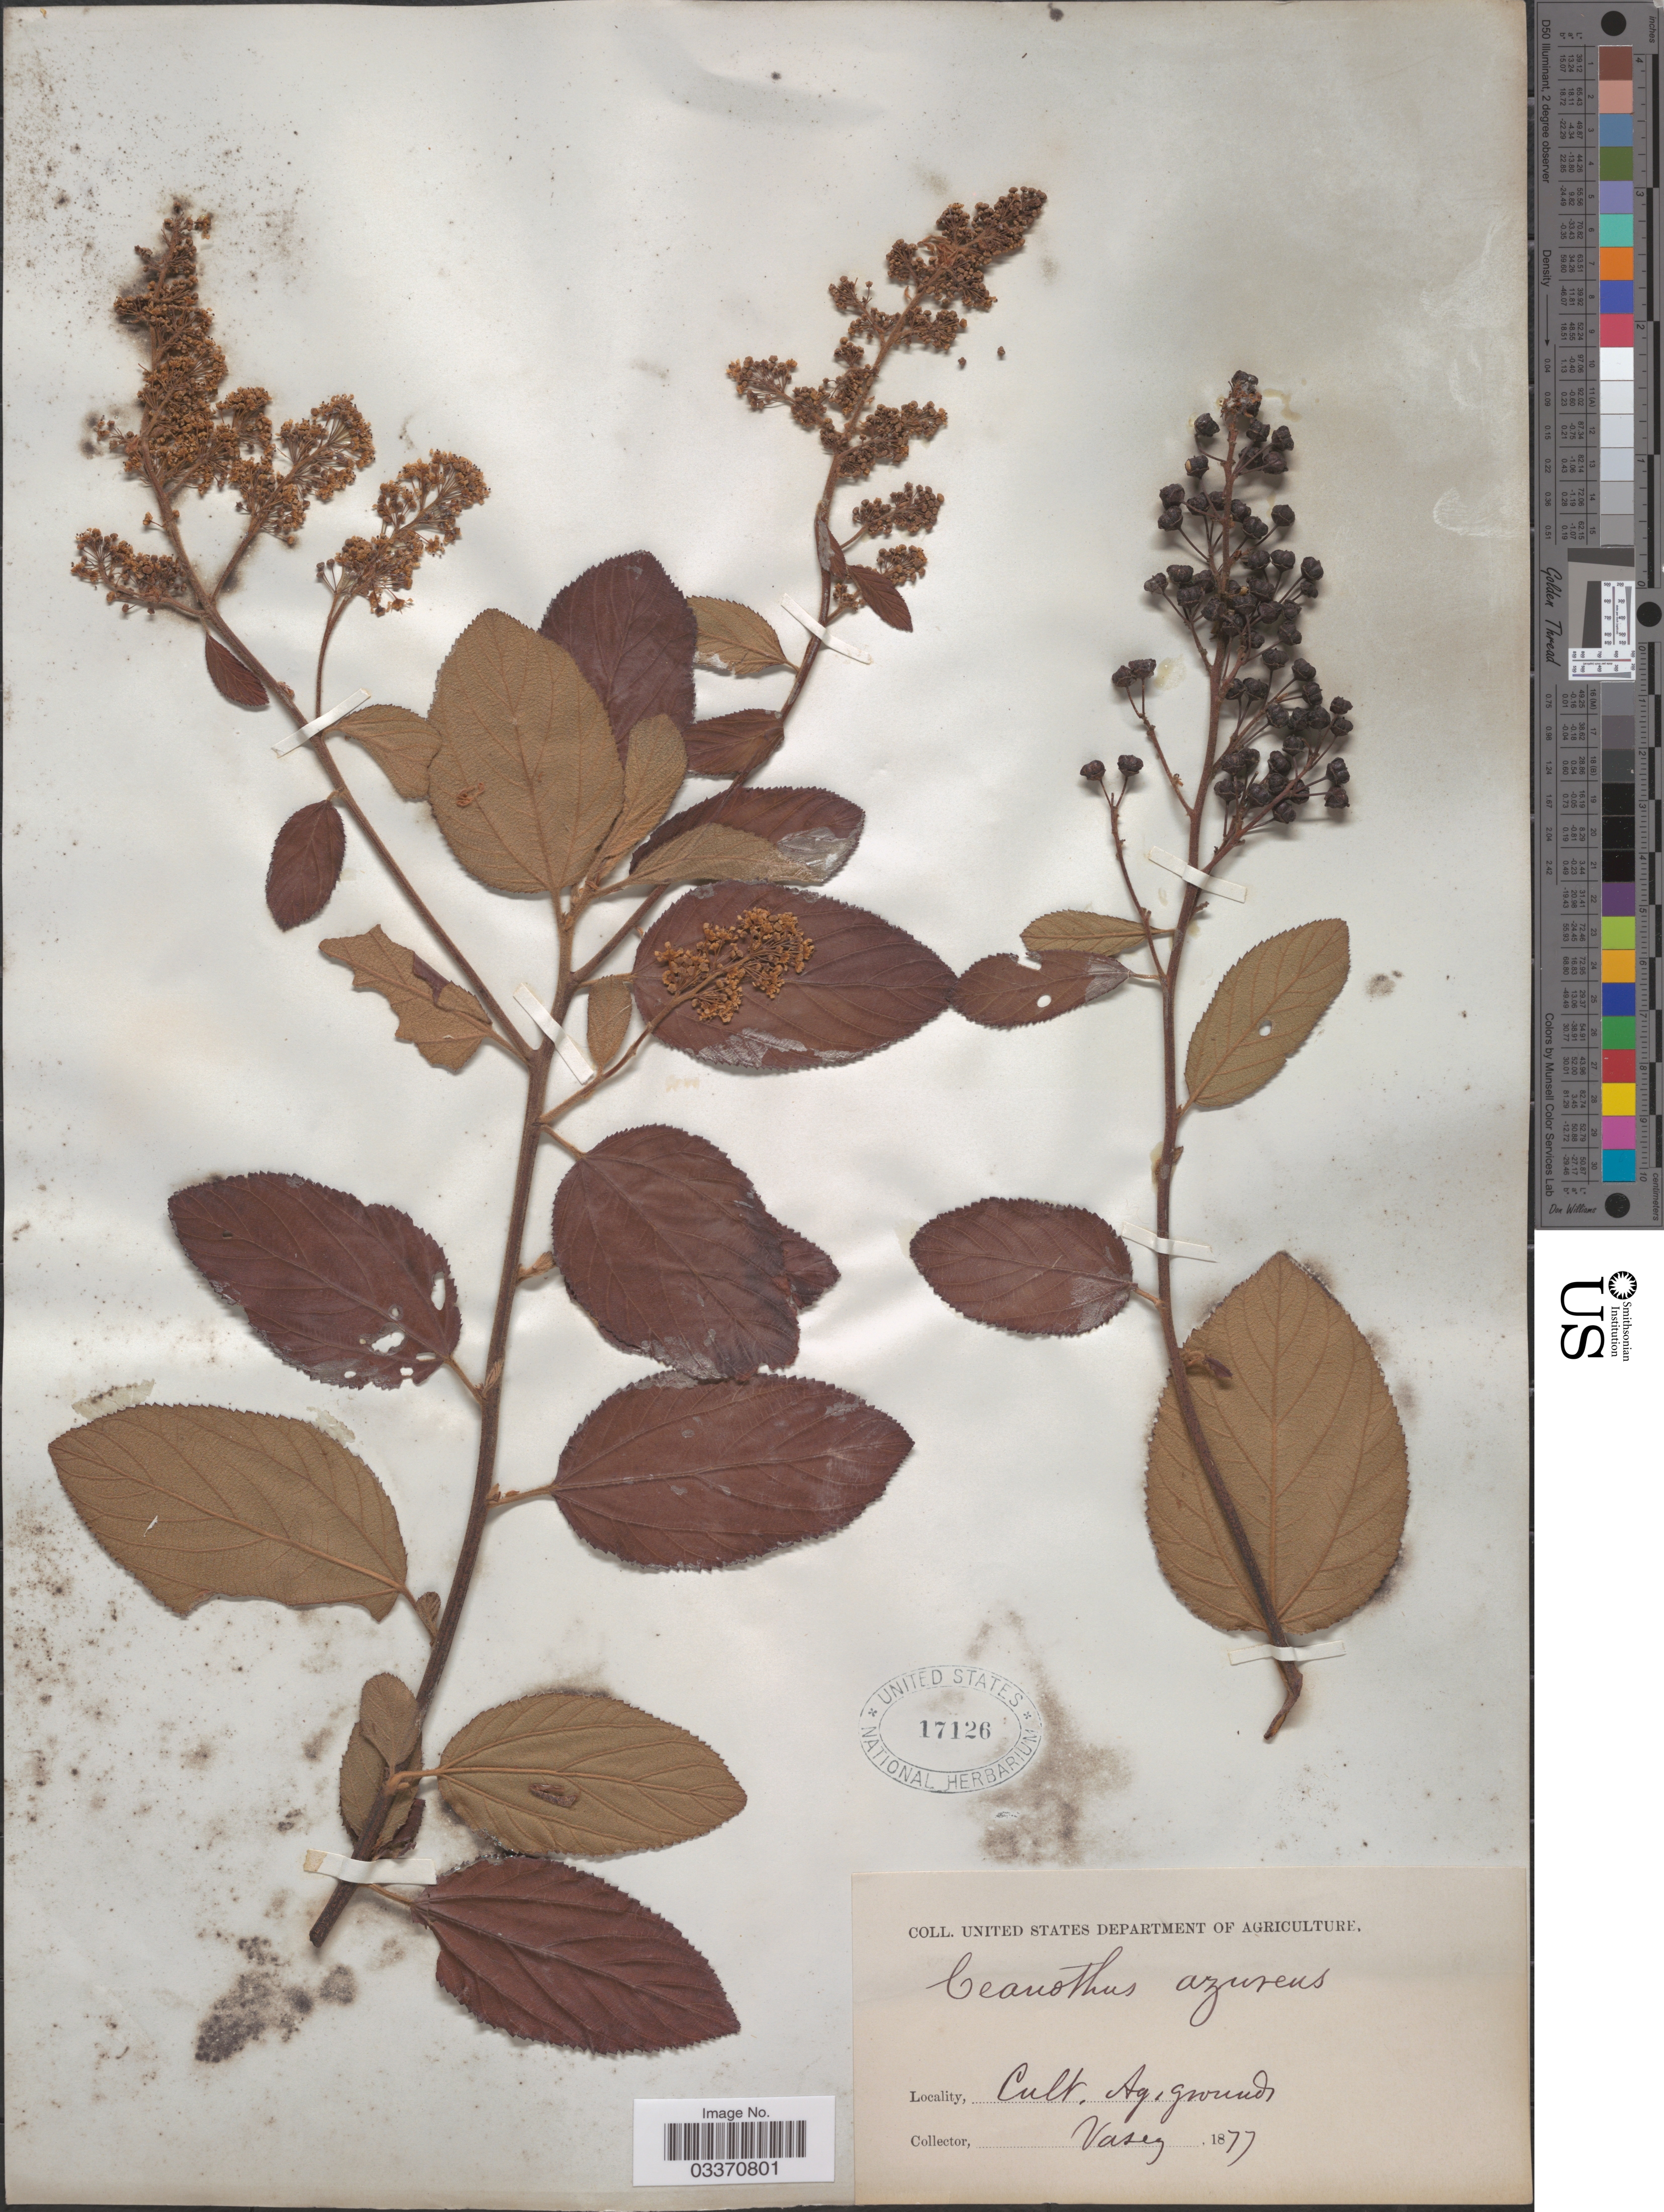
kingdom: Plantae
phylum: Tracheophyta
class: Magnoliopsida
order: Rosales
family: Rhamnaceae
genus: Ceanothus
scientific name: Ceanothus caeruleus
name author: Lag.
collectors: Vasey, --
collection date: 1877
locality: Ag. grounds.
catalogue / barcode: US 17126